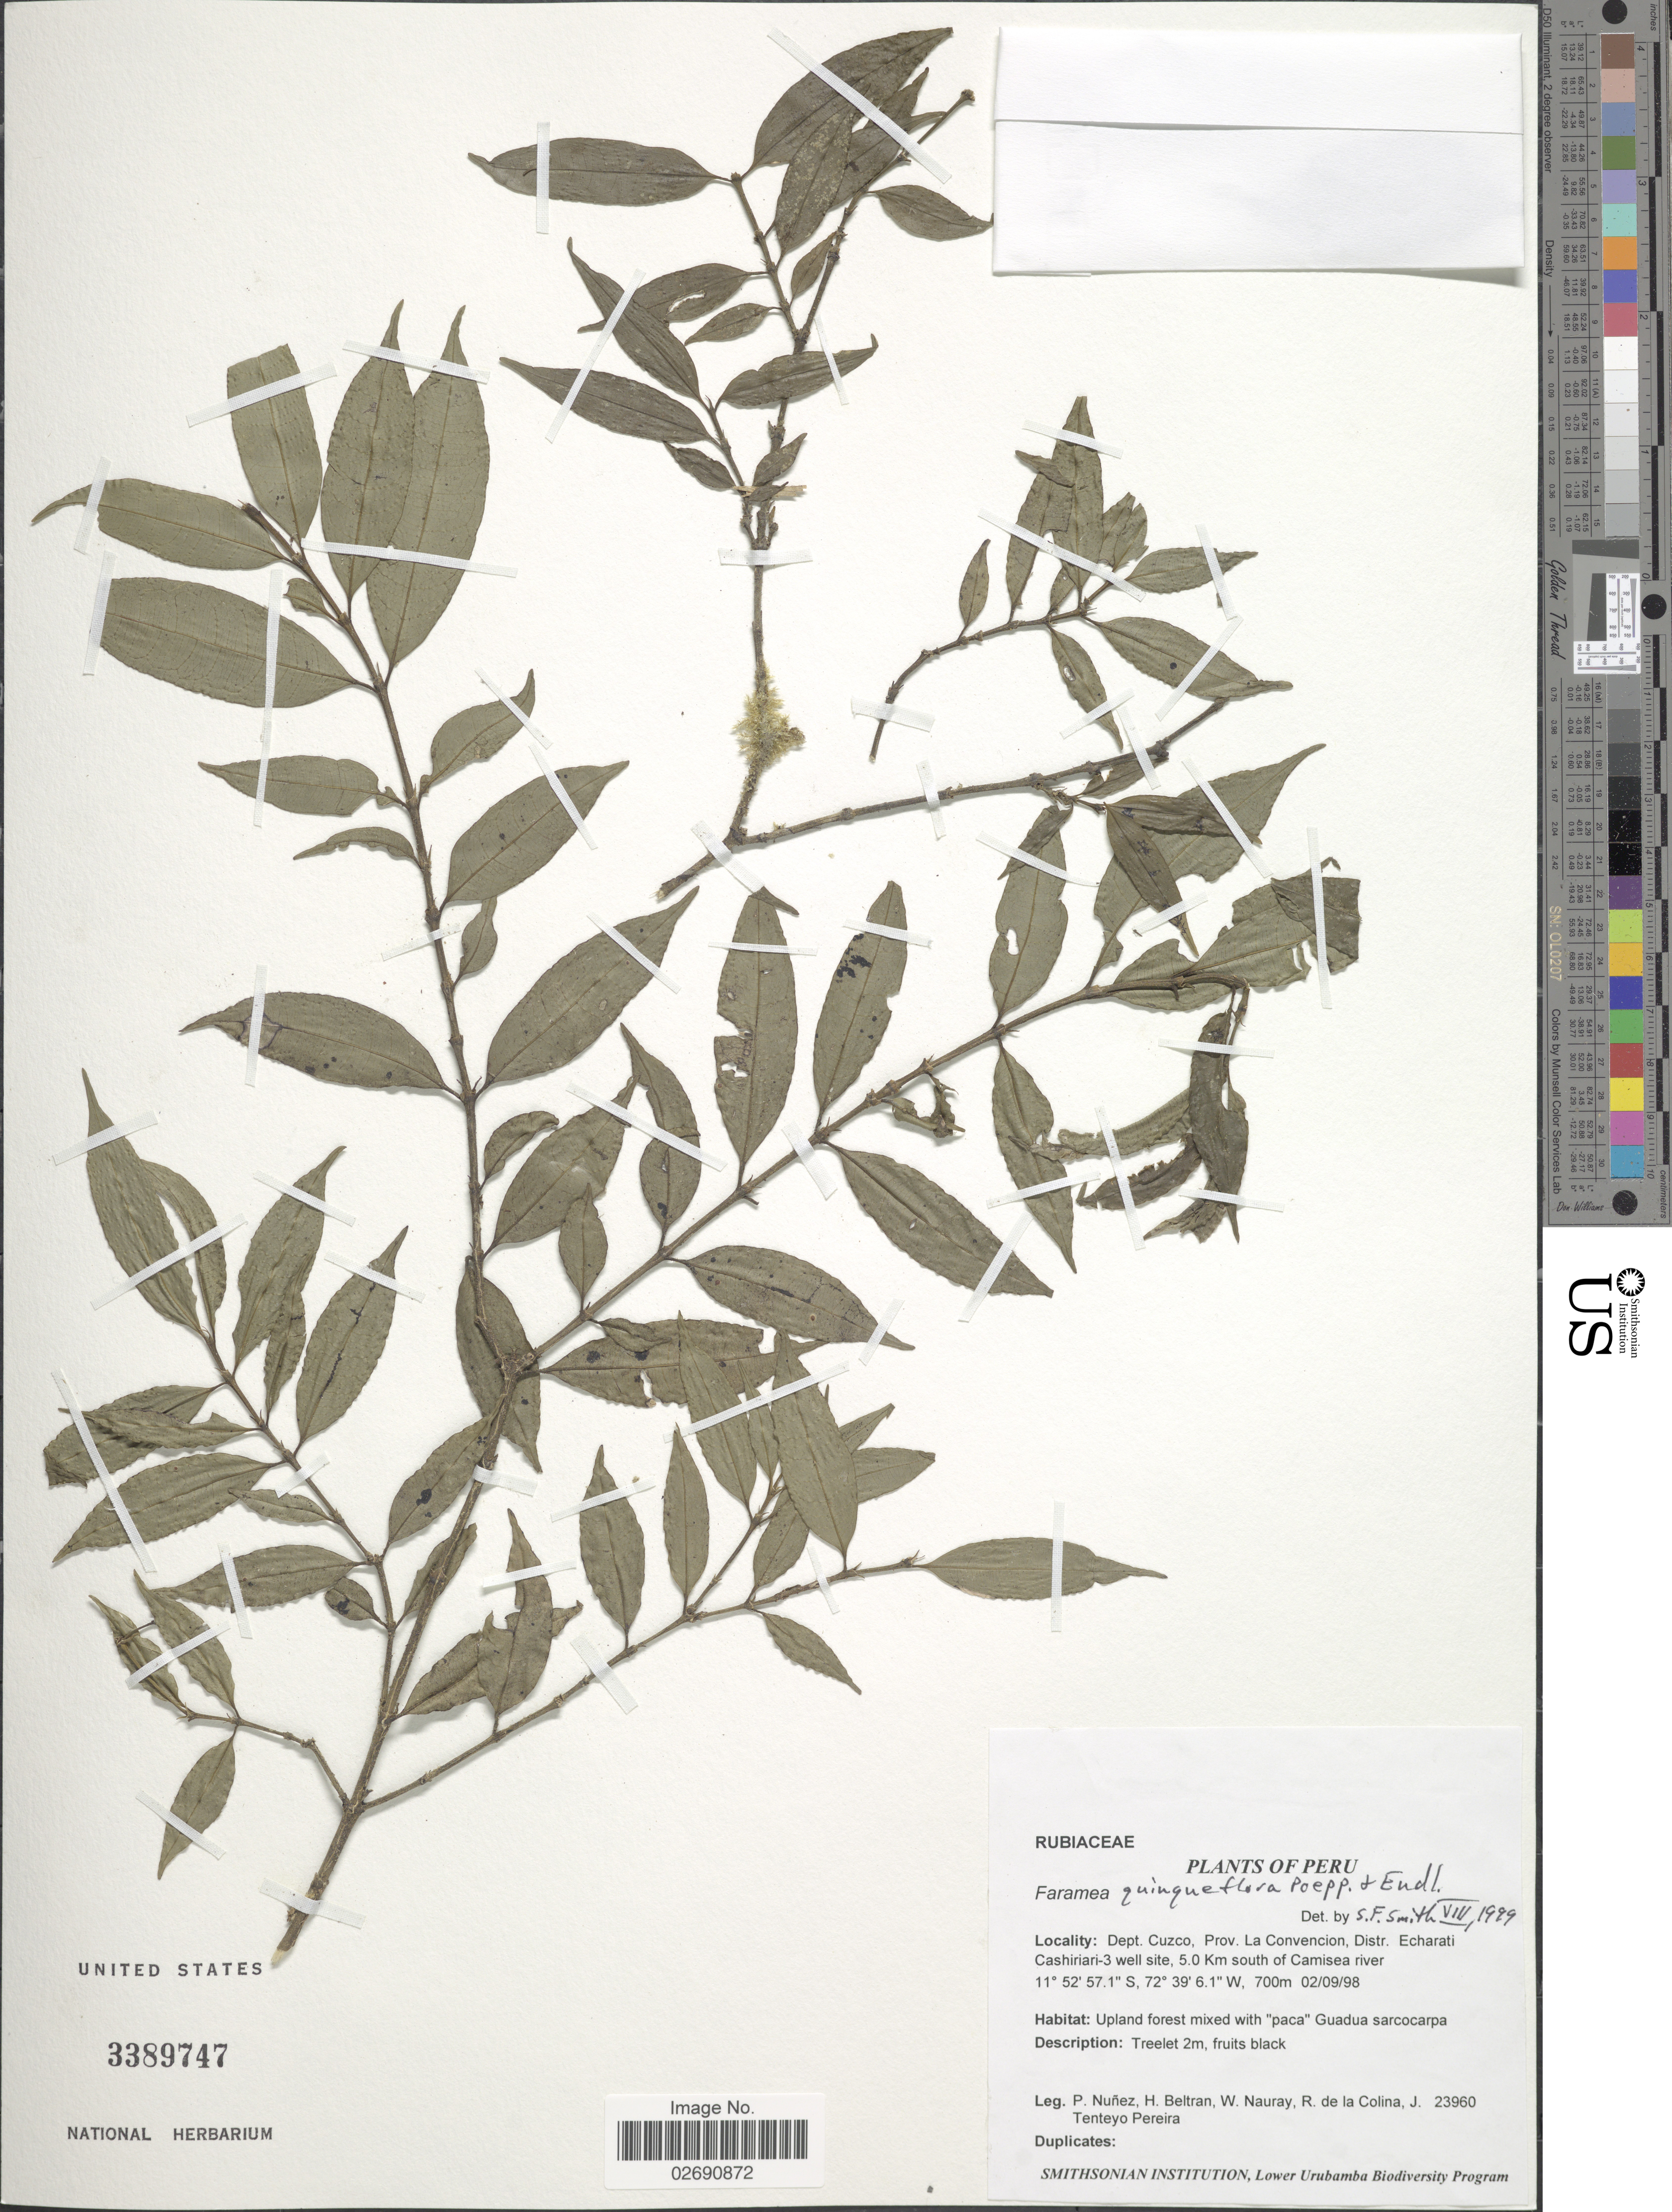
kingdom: Plantae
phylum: Tracheophyta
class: Magnoliopsida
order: Gentianales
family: Rubiaceae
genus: Faramea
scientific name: Faramea quinqueflora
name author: Poepp. & Endl.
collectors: P. Nuñez V., H. Beltran, W. Nauray, R. Colina & J. Tenteyo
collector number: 23960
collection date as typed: Transcribed d/m/y: 2/9/98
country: Peru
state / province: Cusco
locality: Dept. Cuzco, Prov. La Convencion, Distr. Echarati Cashiriari-3 well site, 5.0 Km south of Camisea river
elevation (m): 700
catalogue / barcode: US 3389747